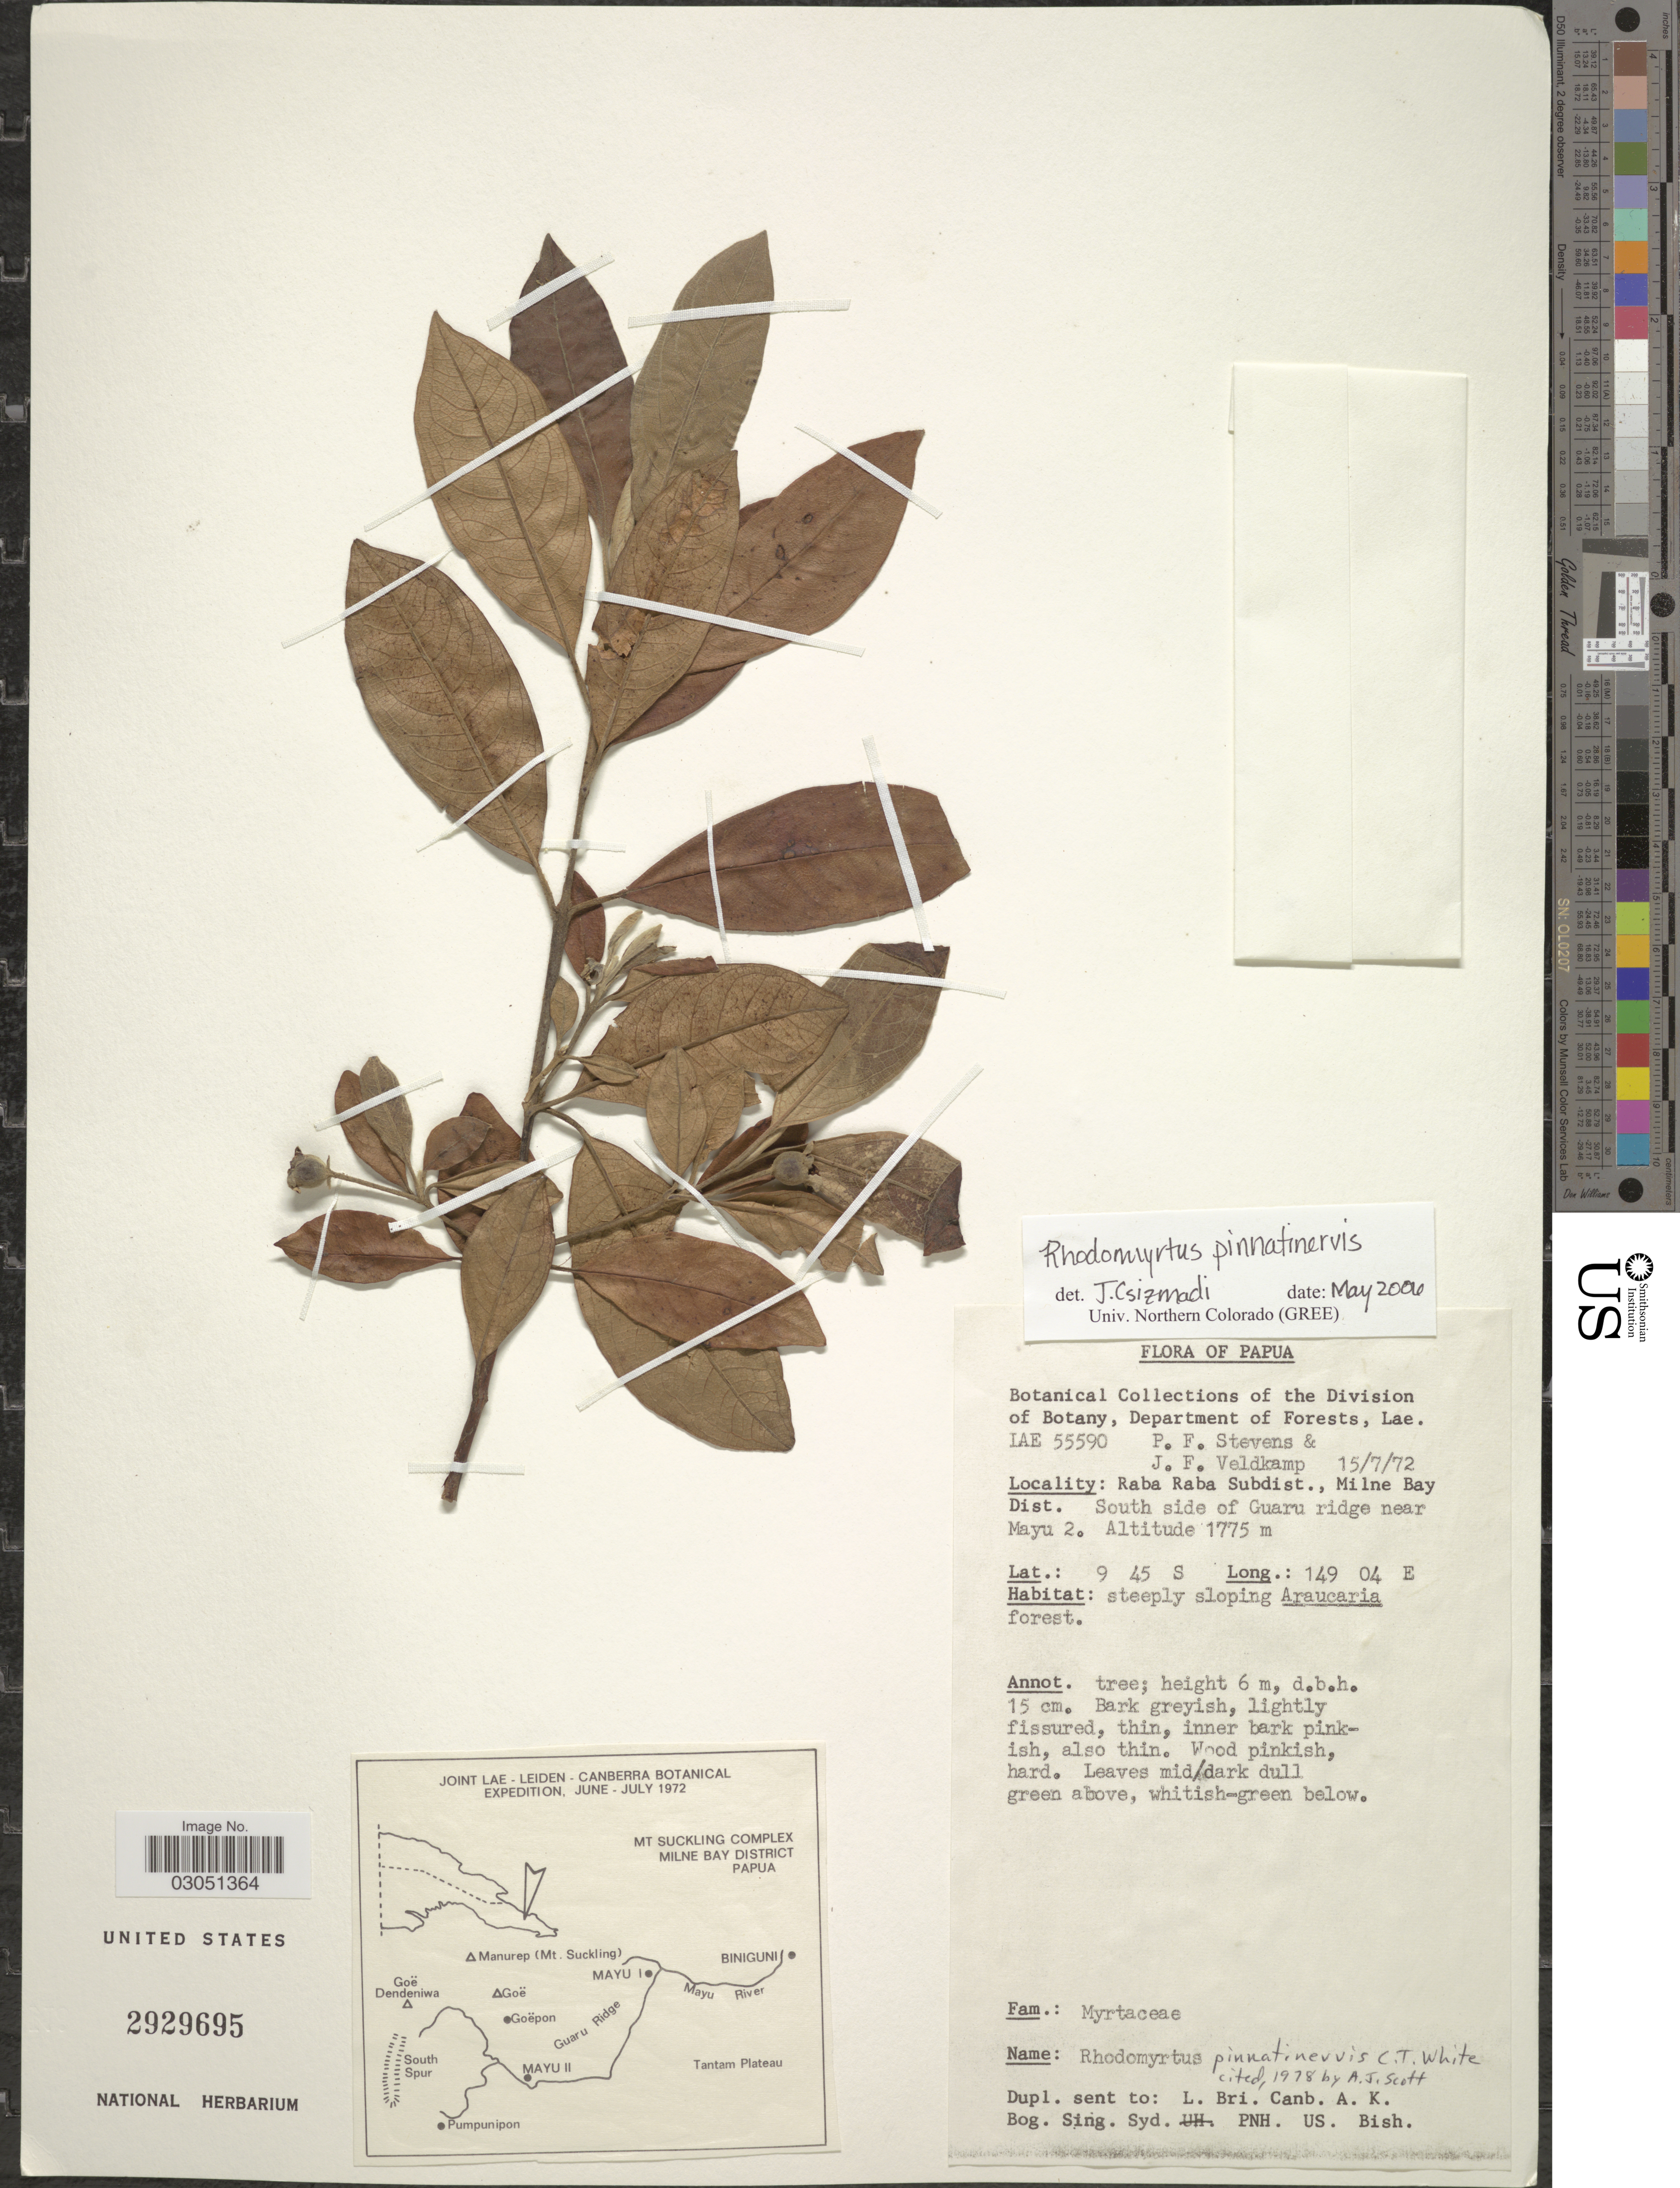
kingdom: Plantae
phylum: Tracheophyta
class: Magnoliopsida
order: Myrtales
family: Myrtaceae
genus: Rhodomyrtus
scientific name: Rhodomyrtus pinnatinervis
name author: C.T. White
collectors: P. F. Stevens & J. F. Veldkamp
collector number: LAE55590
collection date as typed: Transcribed d/m/y: 15/7/72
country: Papua New Guinea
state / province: Milne Bay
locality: Raba Raba Subdist., Milne Bay Dist. South side of Guaru ridge near Mayu 2.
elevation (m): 1775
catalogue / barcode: US 2929695